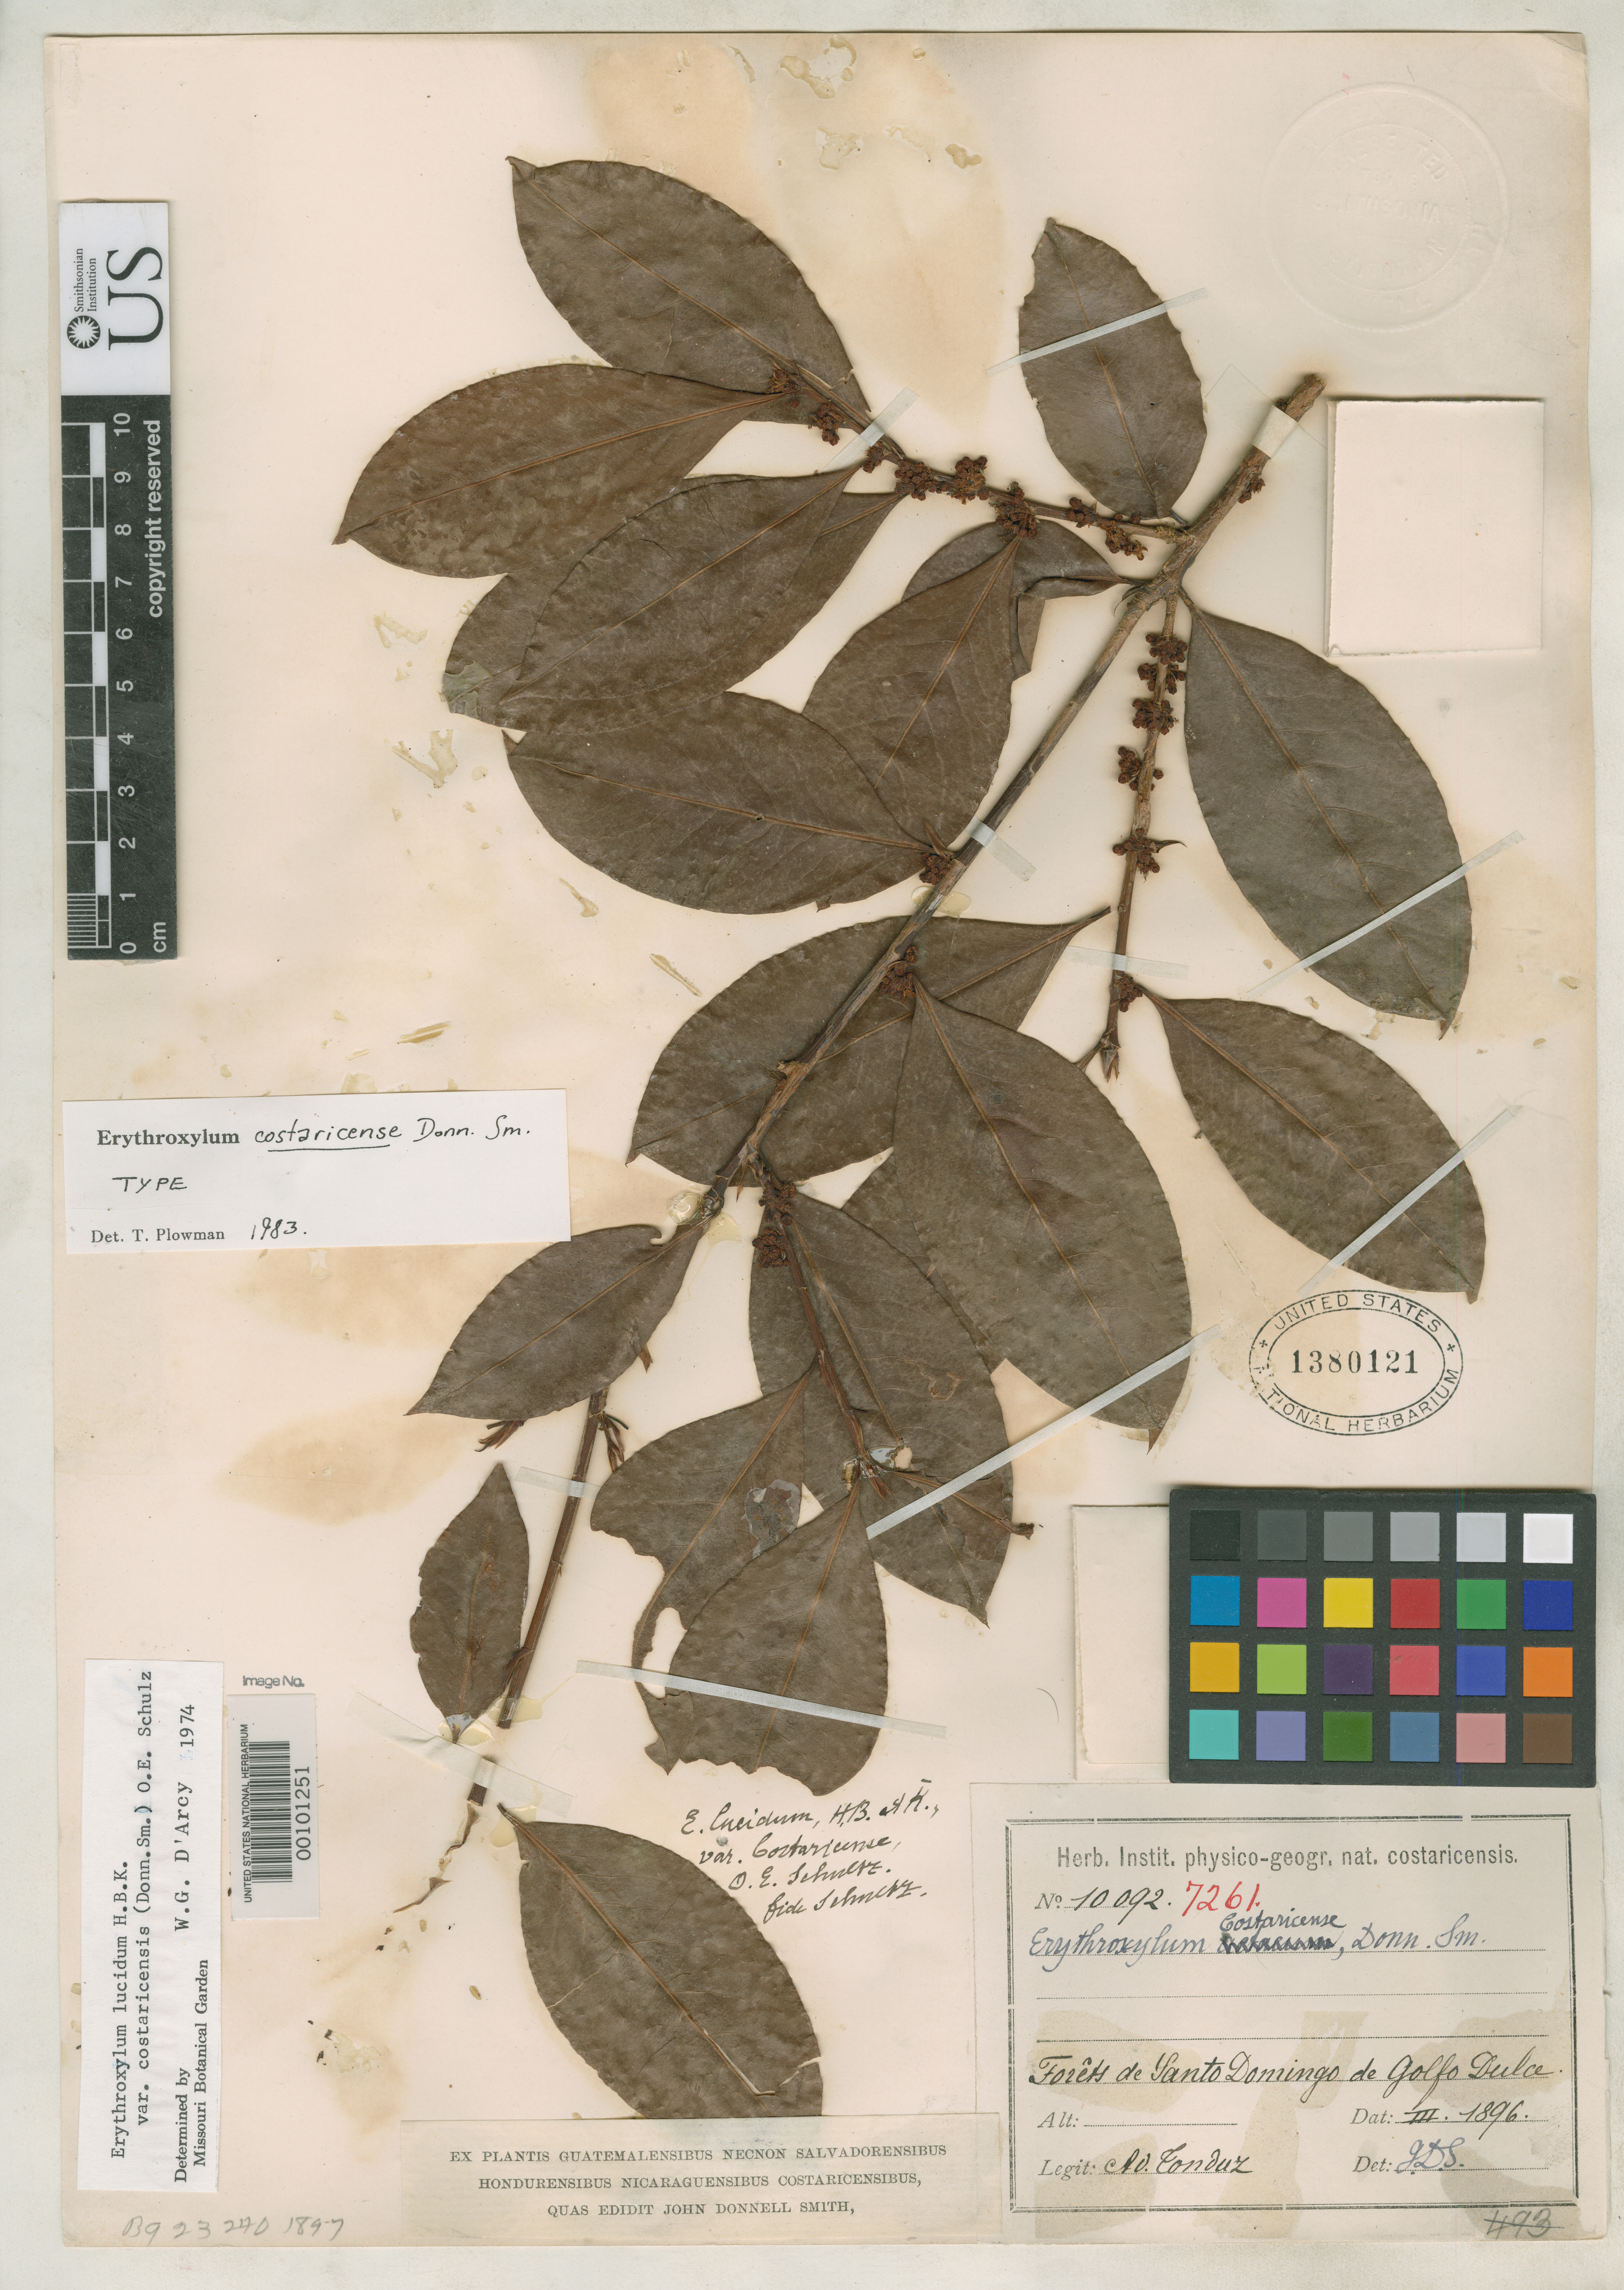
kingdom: Plantae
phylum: Tracheophyta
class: Magnoliopsida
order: Malpighiales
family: Erythroxylaceae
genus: Erythroxylum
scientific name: Erythroxylum costaricense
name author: Donn. Sm.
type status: Type Collection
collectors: A. Tonduz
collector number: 10092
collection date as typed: Mar 1896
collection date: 1896-03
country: Costa Rica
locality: Forets de Santo Domingo de Golfo Dulce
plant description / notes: One of two sheets received ex John Donnell Smith herbarium (USNH 1380121, 1380122). Plowman & Hensold (2004) cite "holotype" at CR, which may be effective lectotypification if there is indeed a duplicate there.; Tonduz 10092 = Donn. Sm. 7261. Tonduz 10092 represents a mixture of elements and a third sheet (USNH 1382816, separately numbered by Donn. Sm. as 7262) is Casearia hirsuta Sw. (Flacourtiaceae).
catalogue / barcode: US 1380121